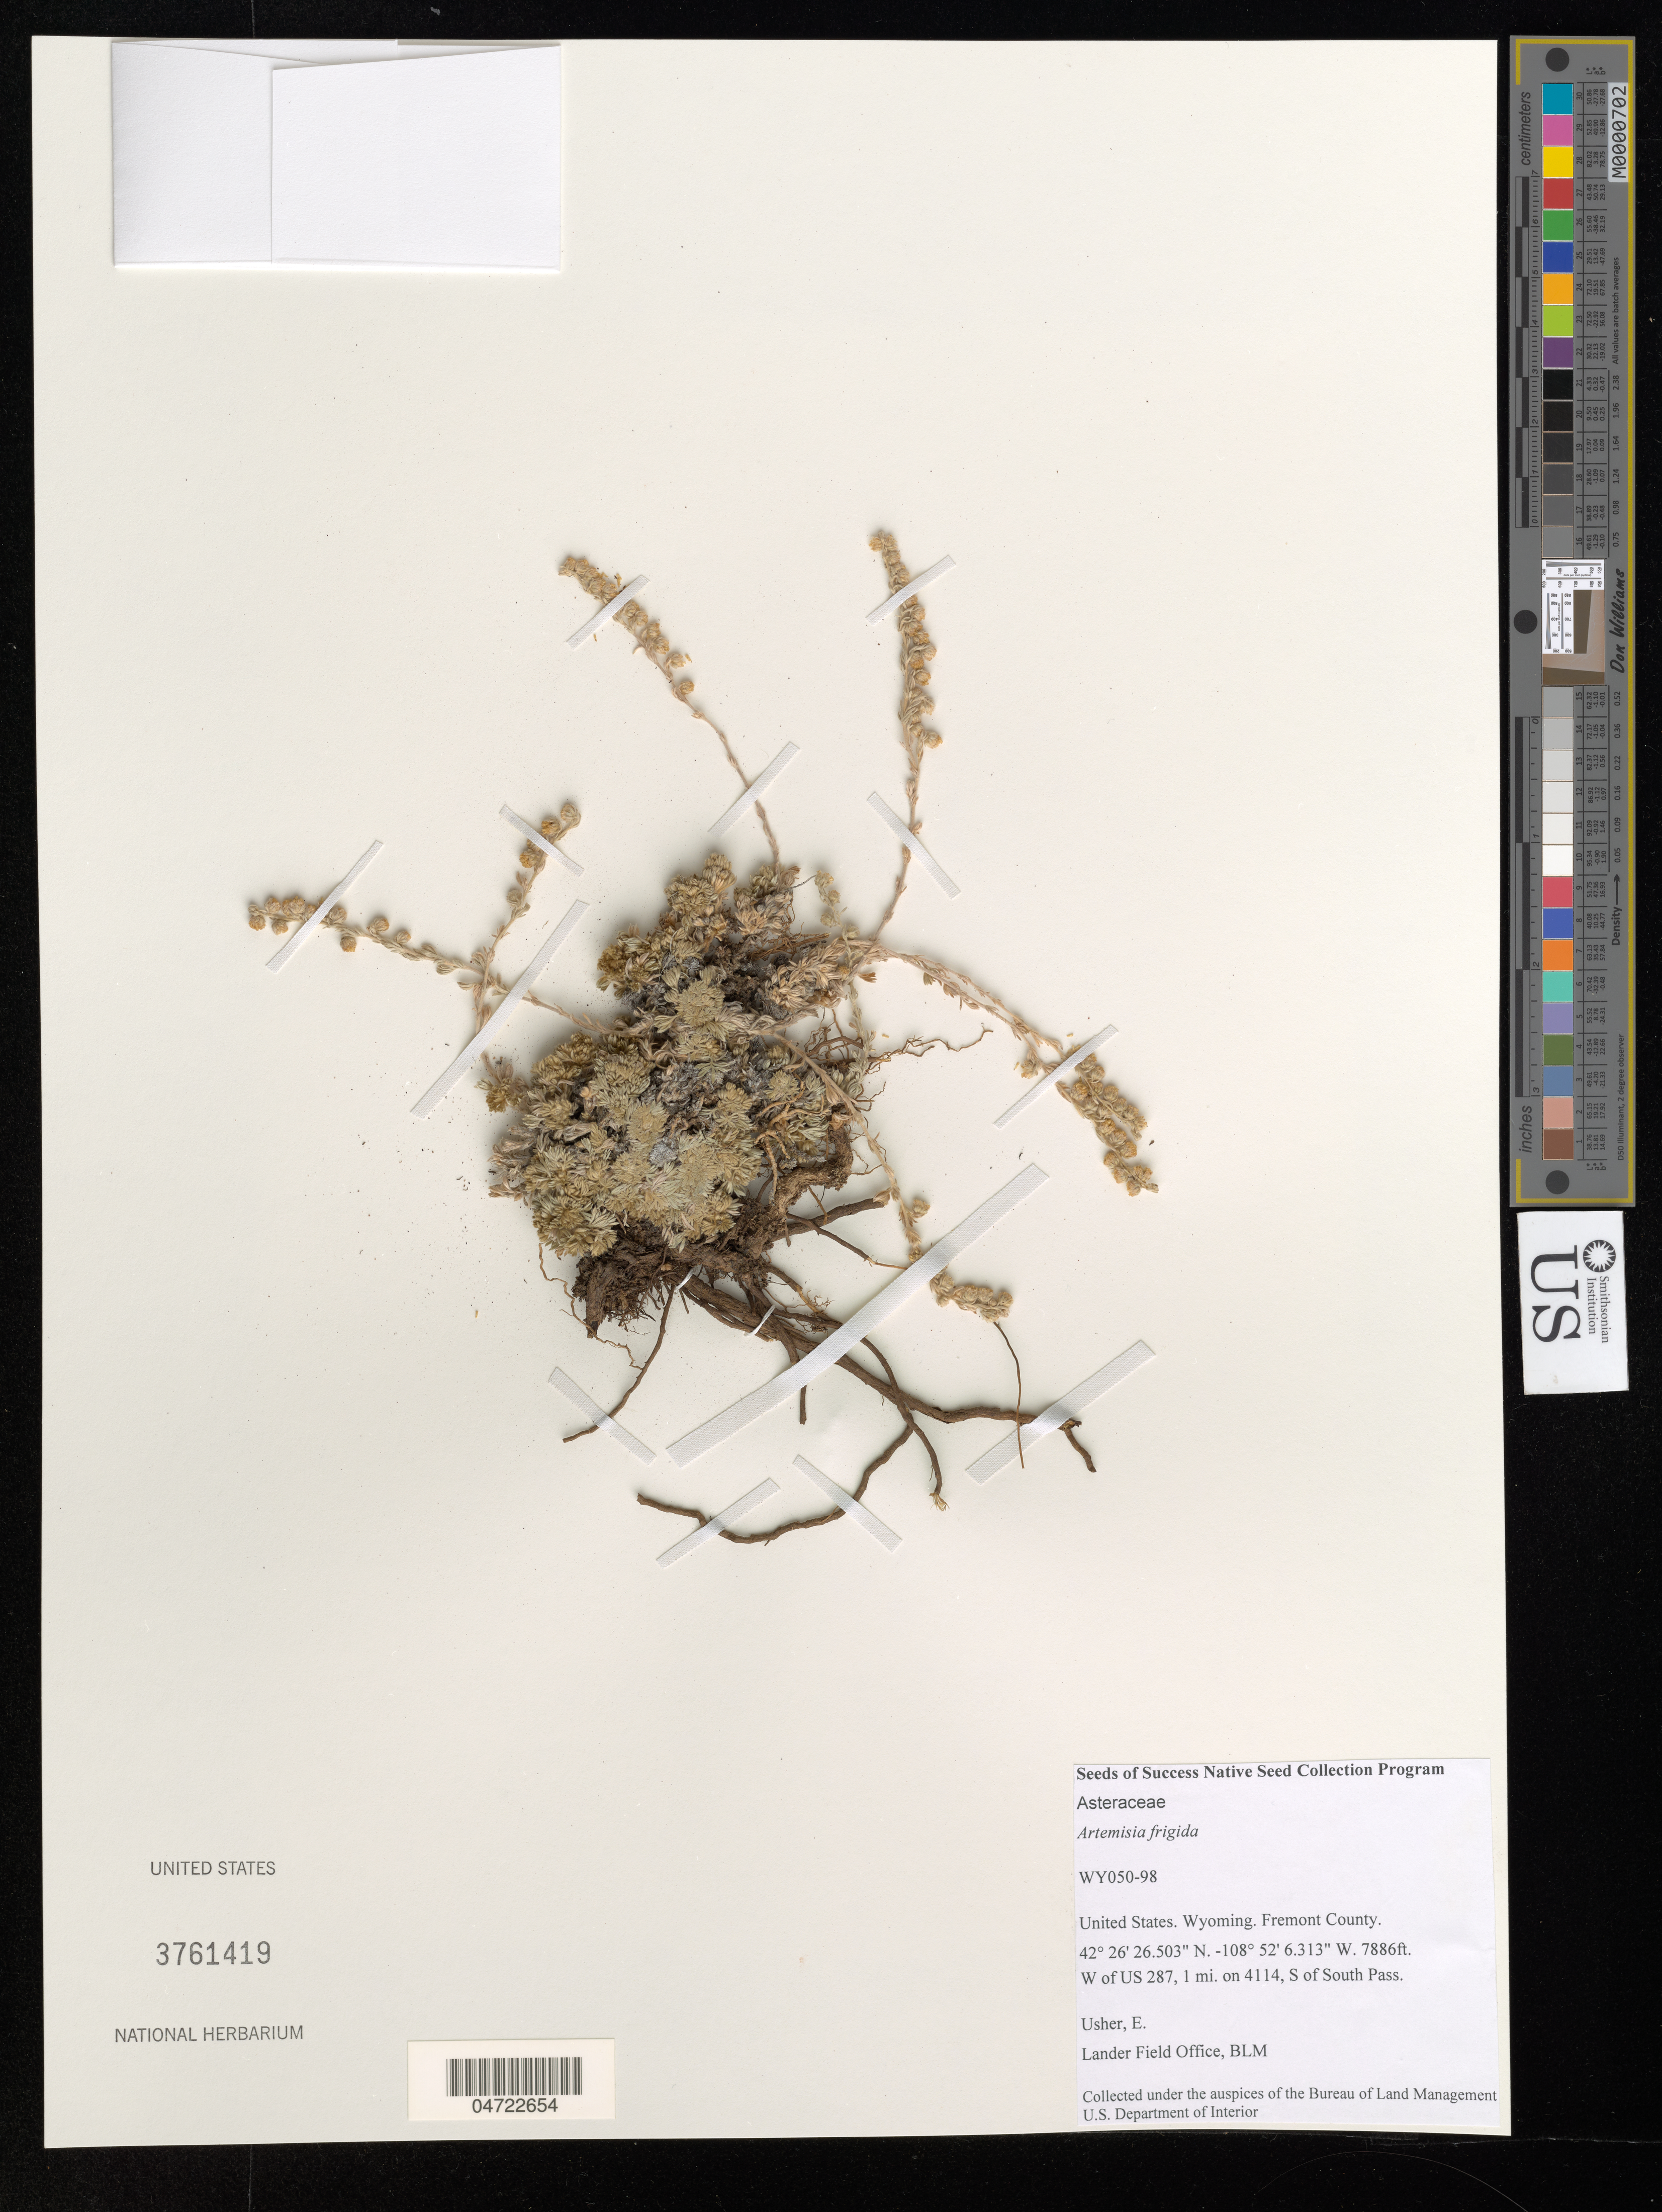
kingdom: Plantae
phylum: Tracheophyta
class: Magnoliopsida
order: Asterales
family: Asteraceae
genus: Artemisia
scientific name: Artemisia frigida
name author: Willd.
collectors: E. Usher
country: United States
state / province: Wyoming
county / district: Fremont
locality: Fremont County. W of US 287, 1 mi. on 4114, S of South Pass.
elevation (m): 2404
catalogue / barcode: US 3761419